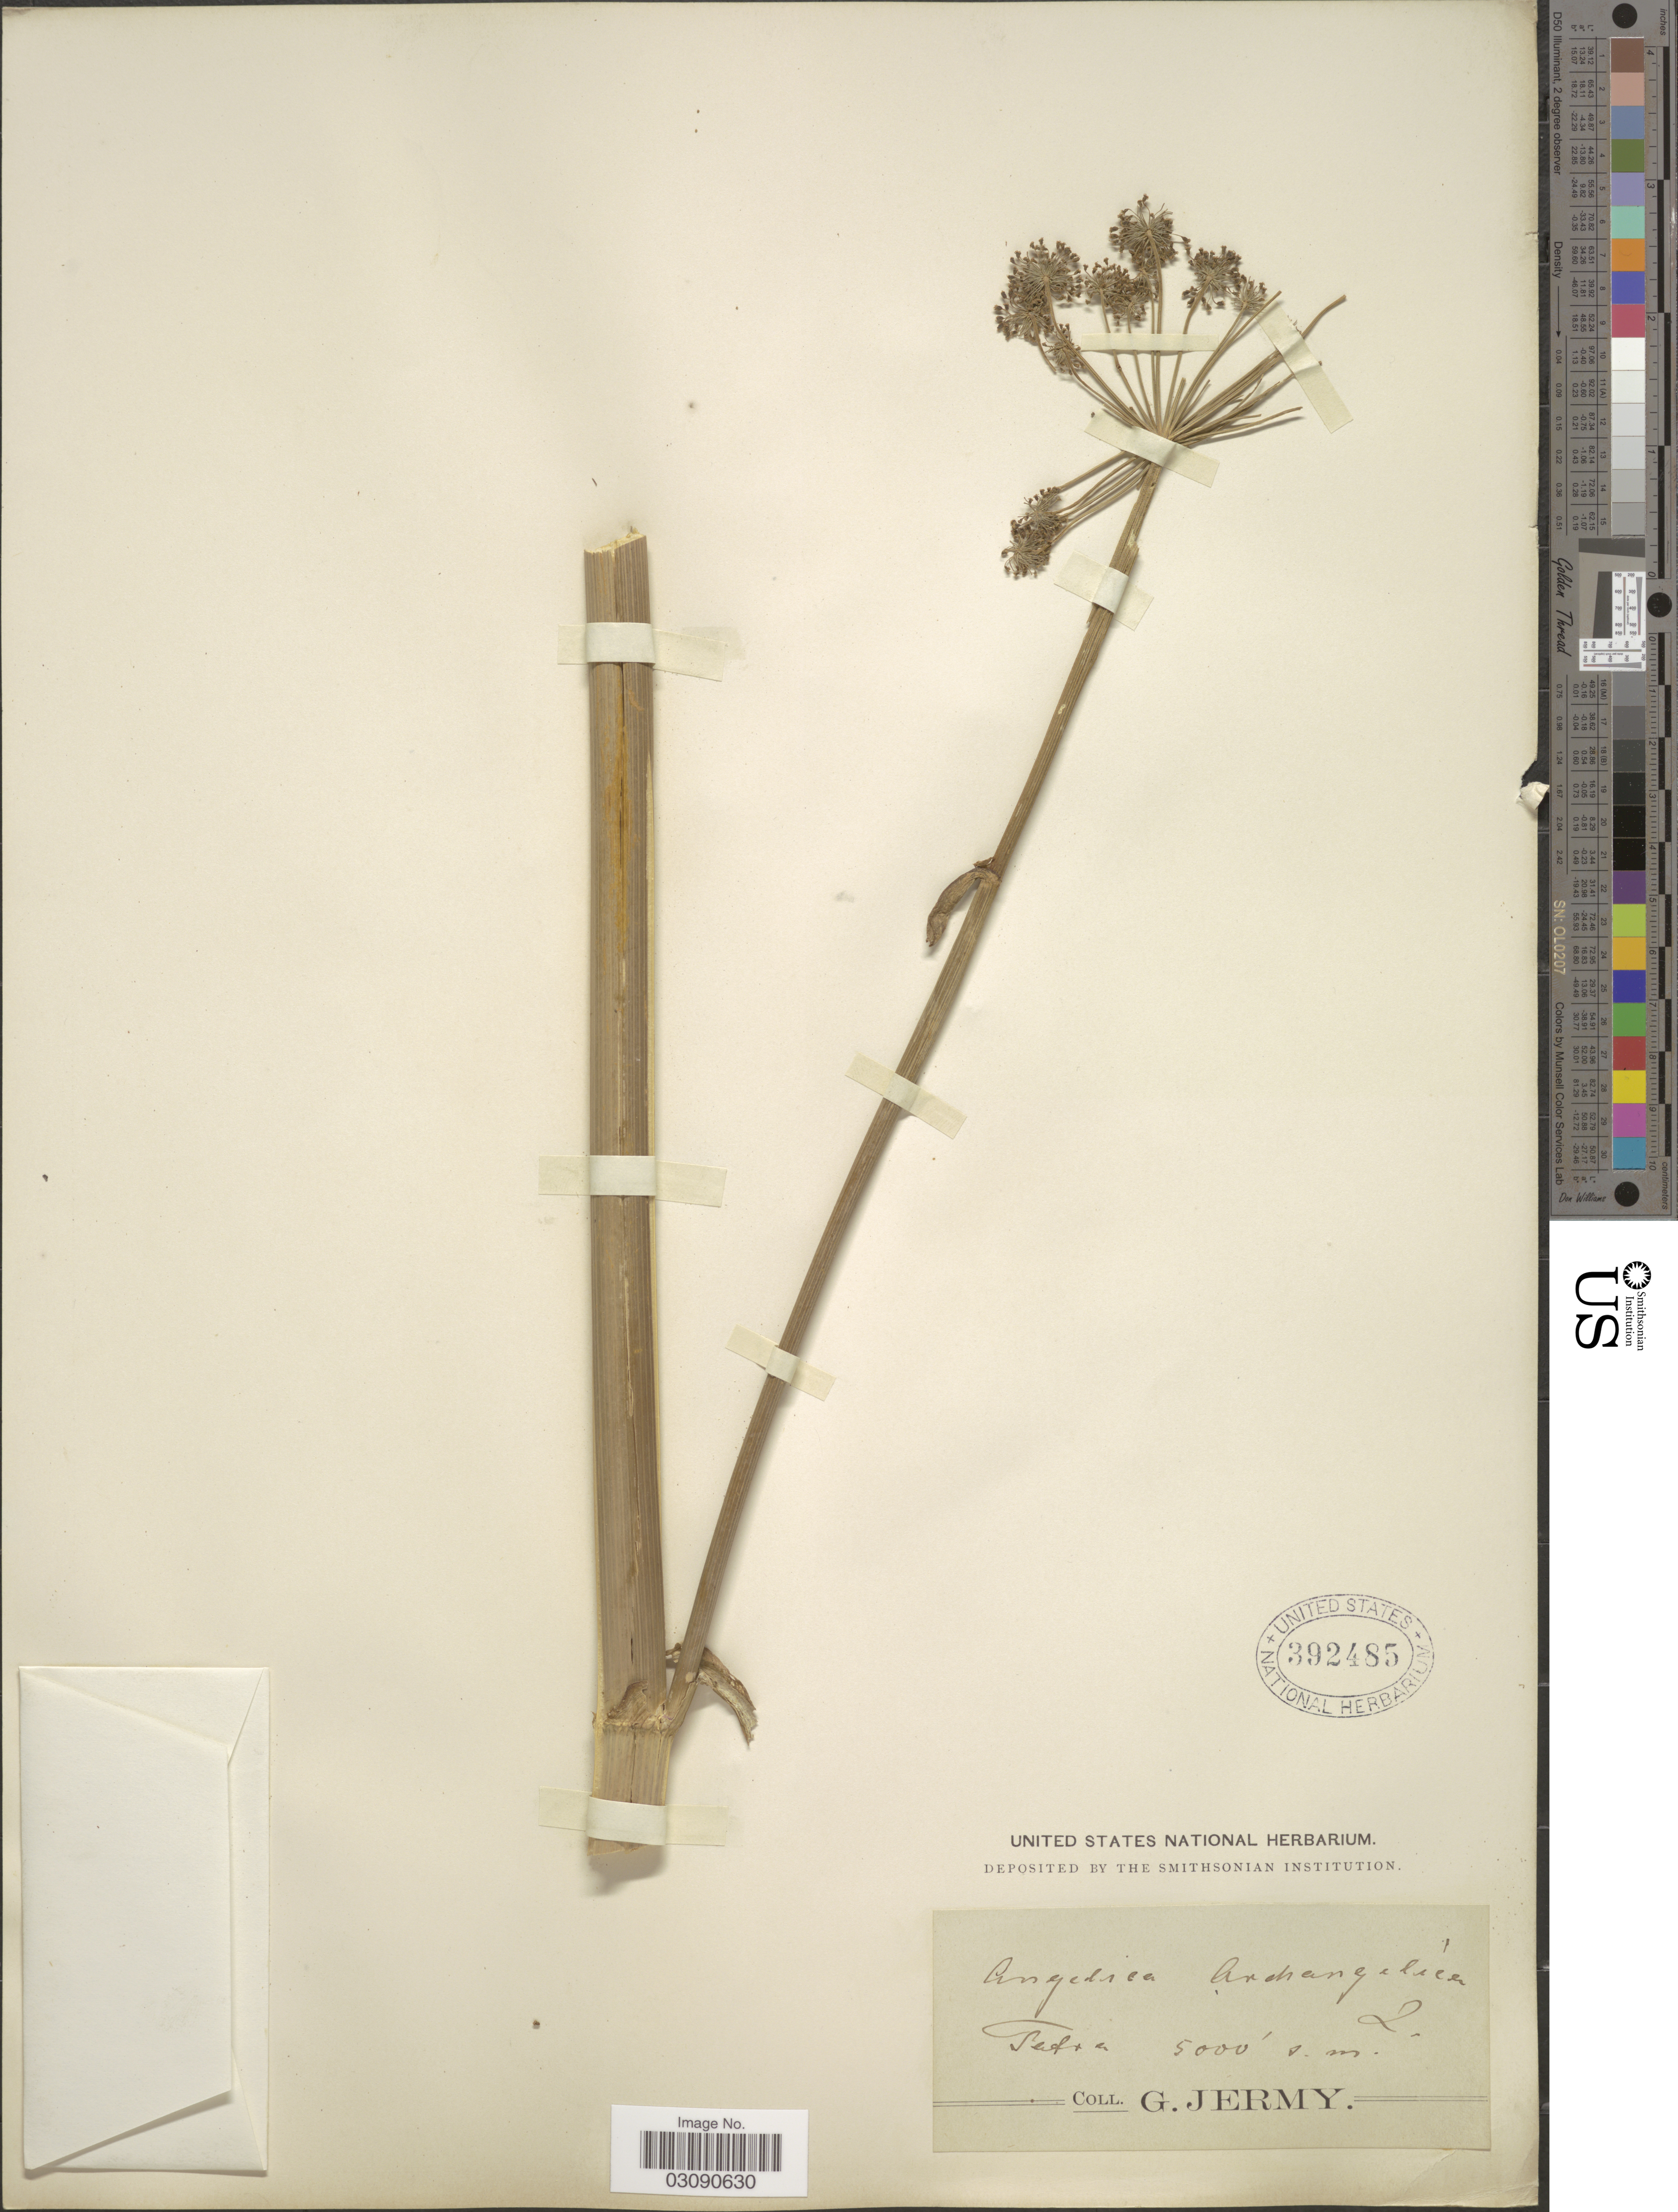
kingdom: Plantae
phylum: Tracheophyta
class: Magnoliopsida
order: Apiales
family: Apiaceae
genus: Angelica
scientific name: Angelica sp.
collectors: G. Jermy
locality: Tetra.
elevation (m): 1524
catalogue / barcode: US 392485